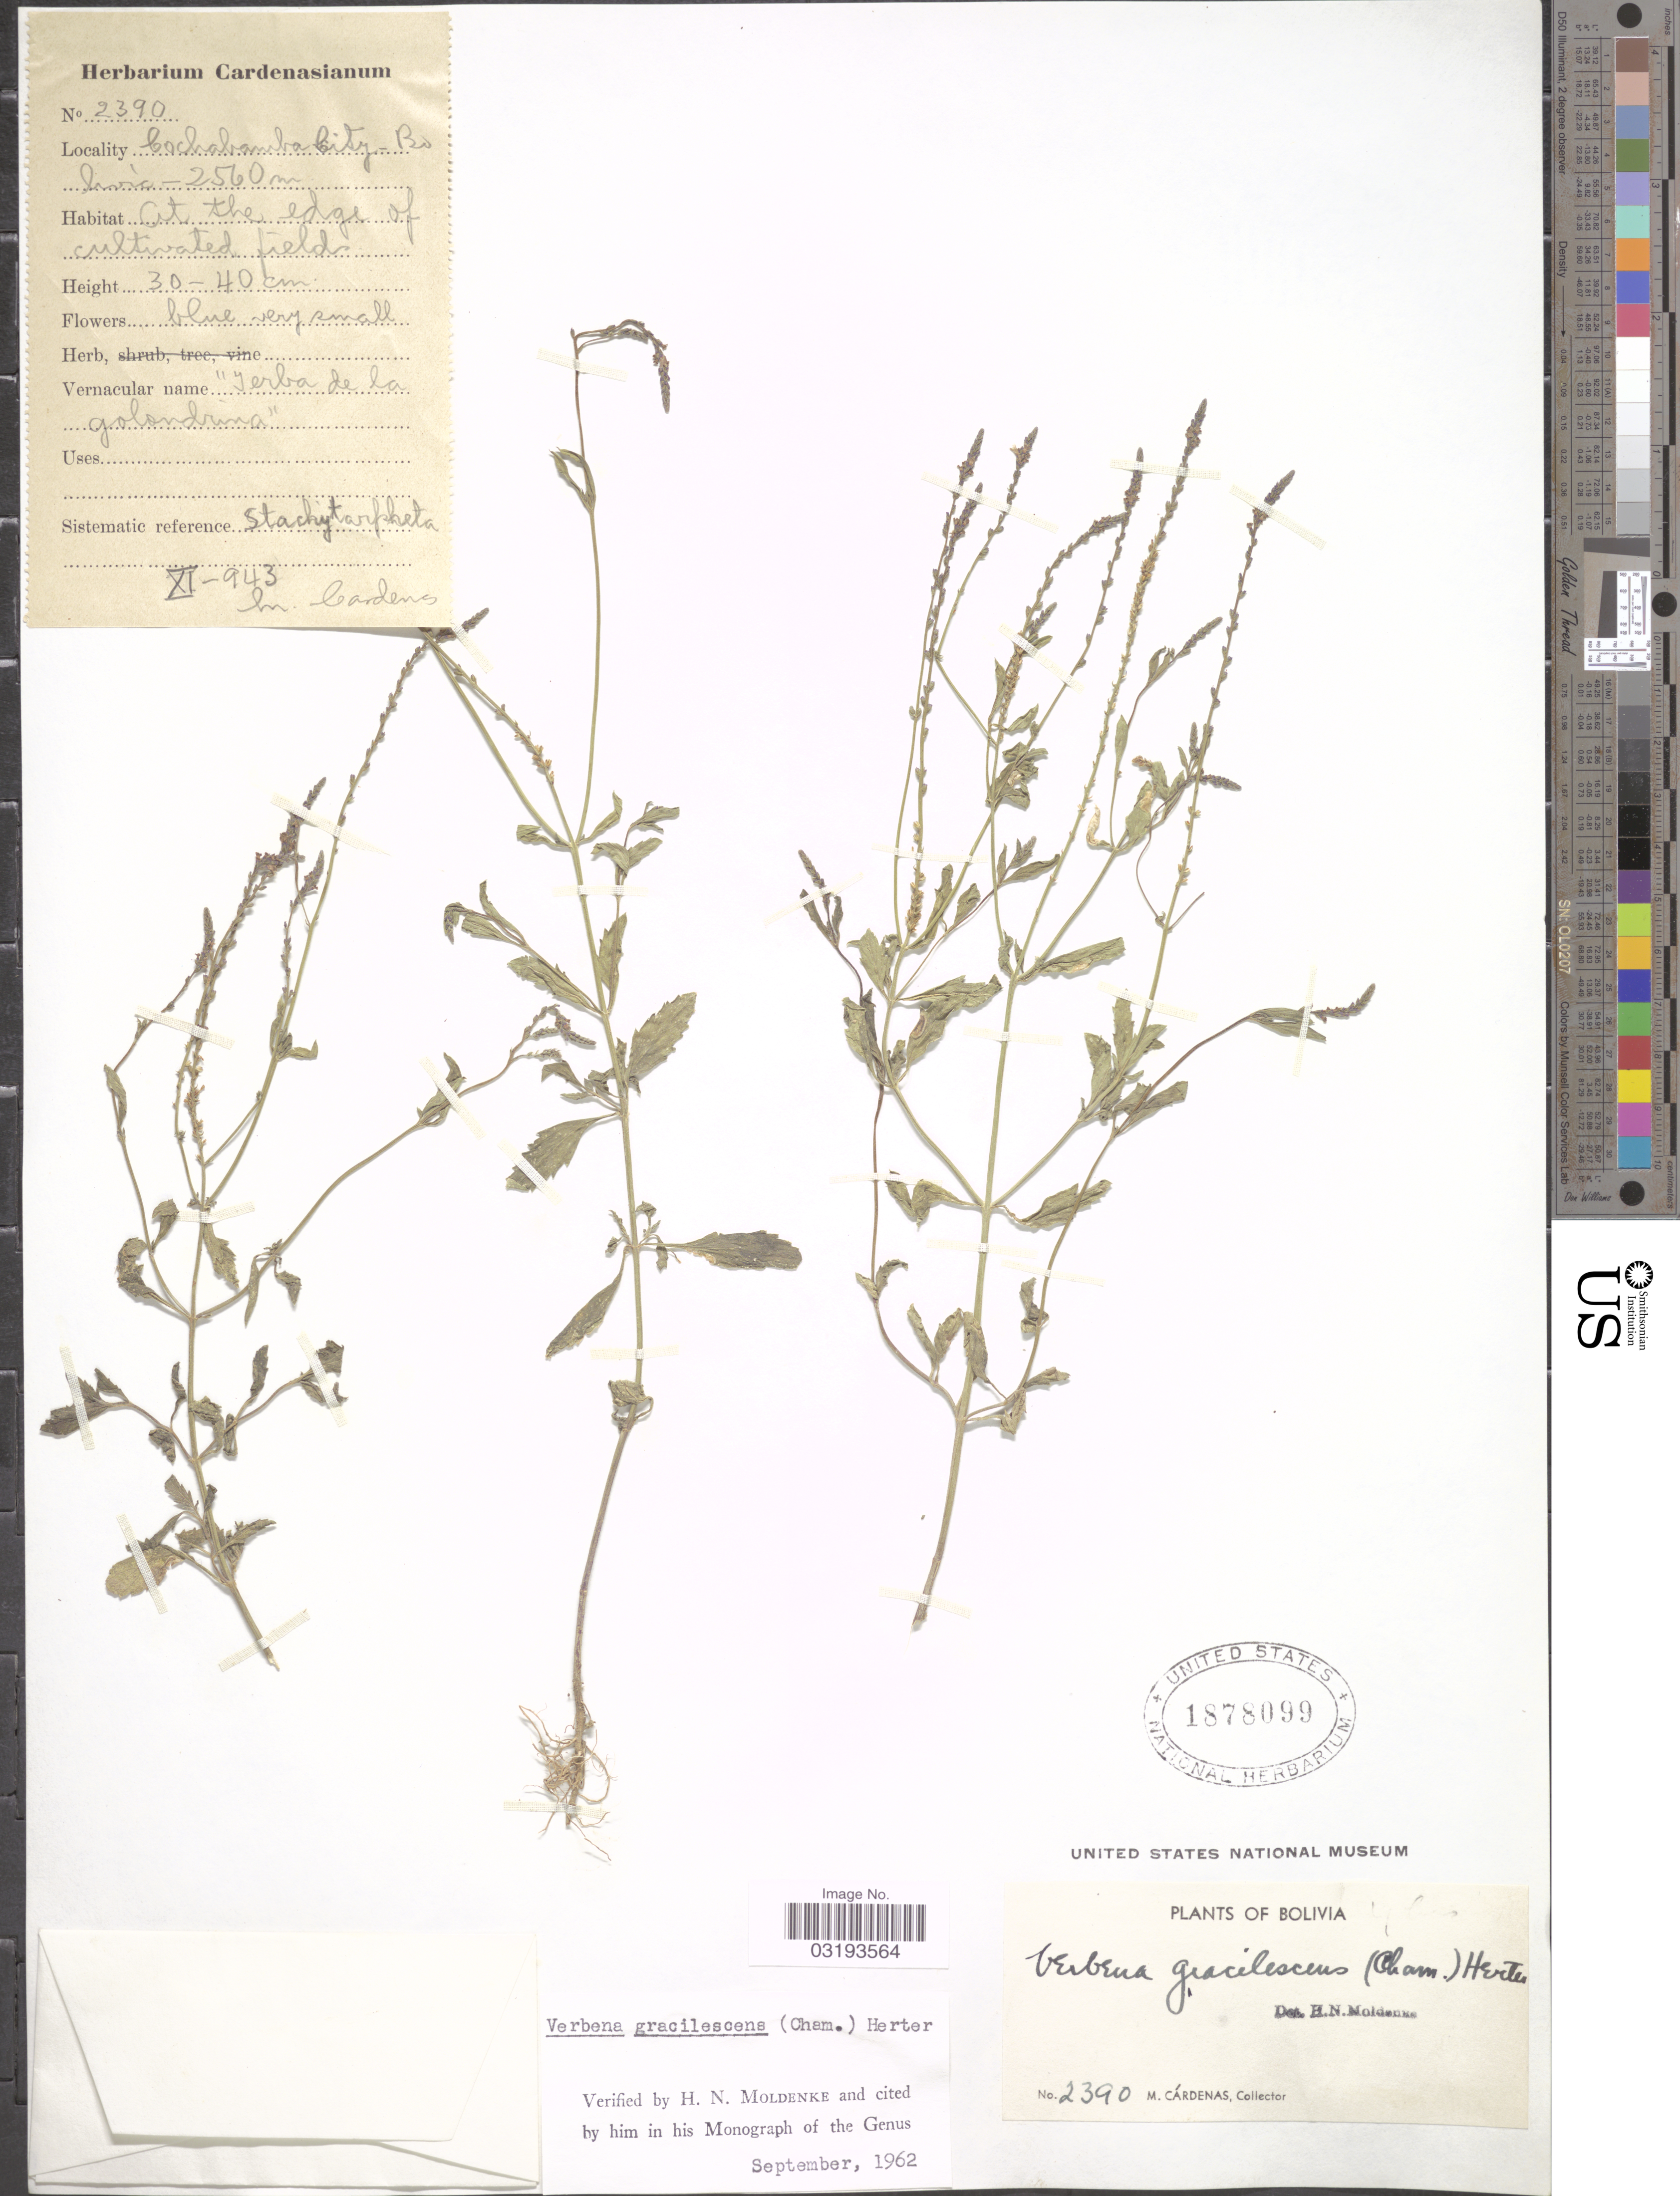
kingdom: Plantae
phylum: Tracheophyta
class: Magnoliopsida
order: Lamiales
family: Verbenaceae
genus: Verbena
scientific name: Verbena gracilescens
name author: (Cham.) Herter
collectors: M. Cárdenas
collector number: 2390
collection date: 1943-11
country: Bolivia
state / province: Cochabamba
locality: Cochabamba City.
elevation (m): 2560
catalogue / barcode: US 1878099